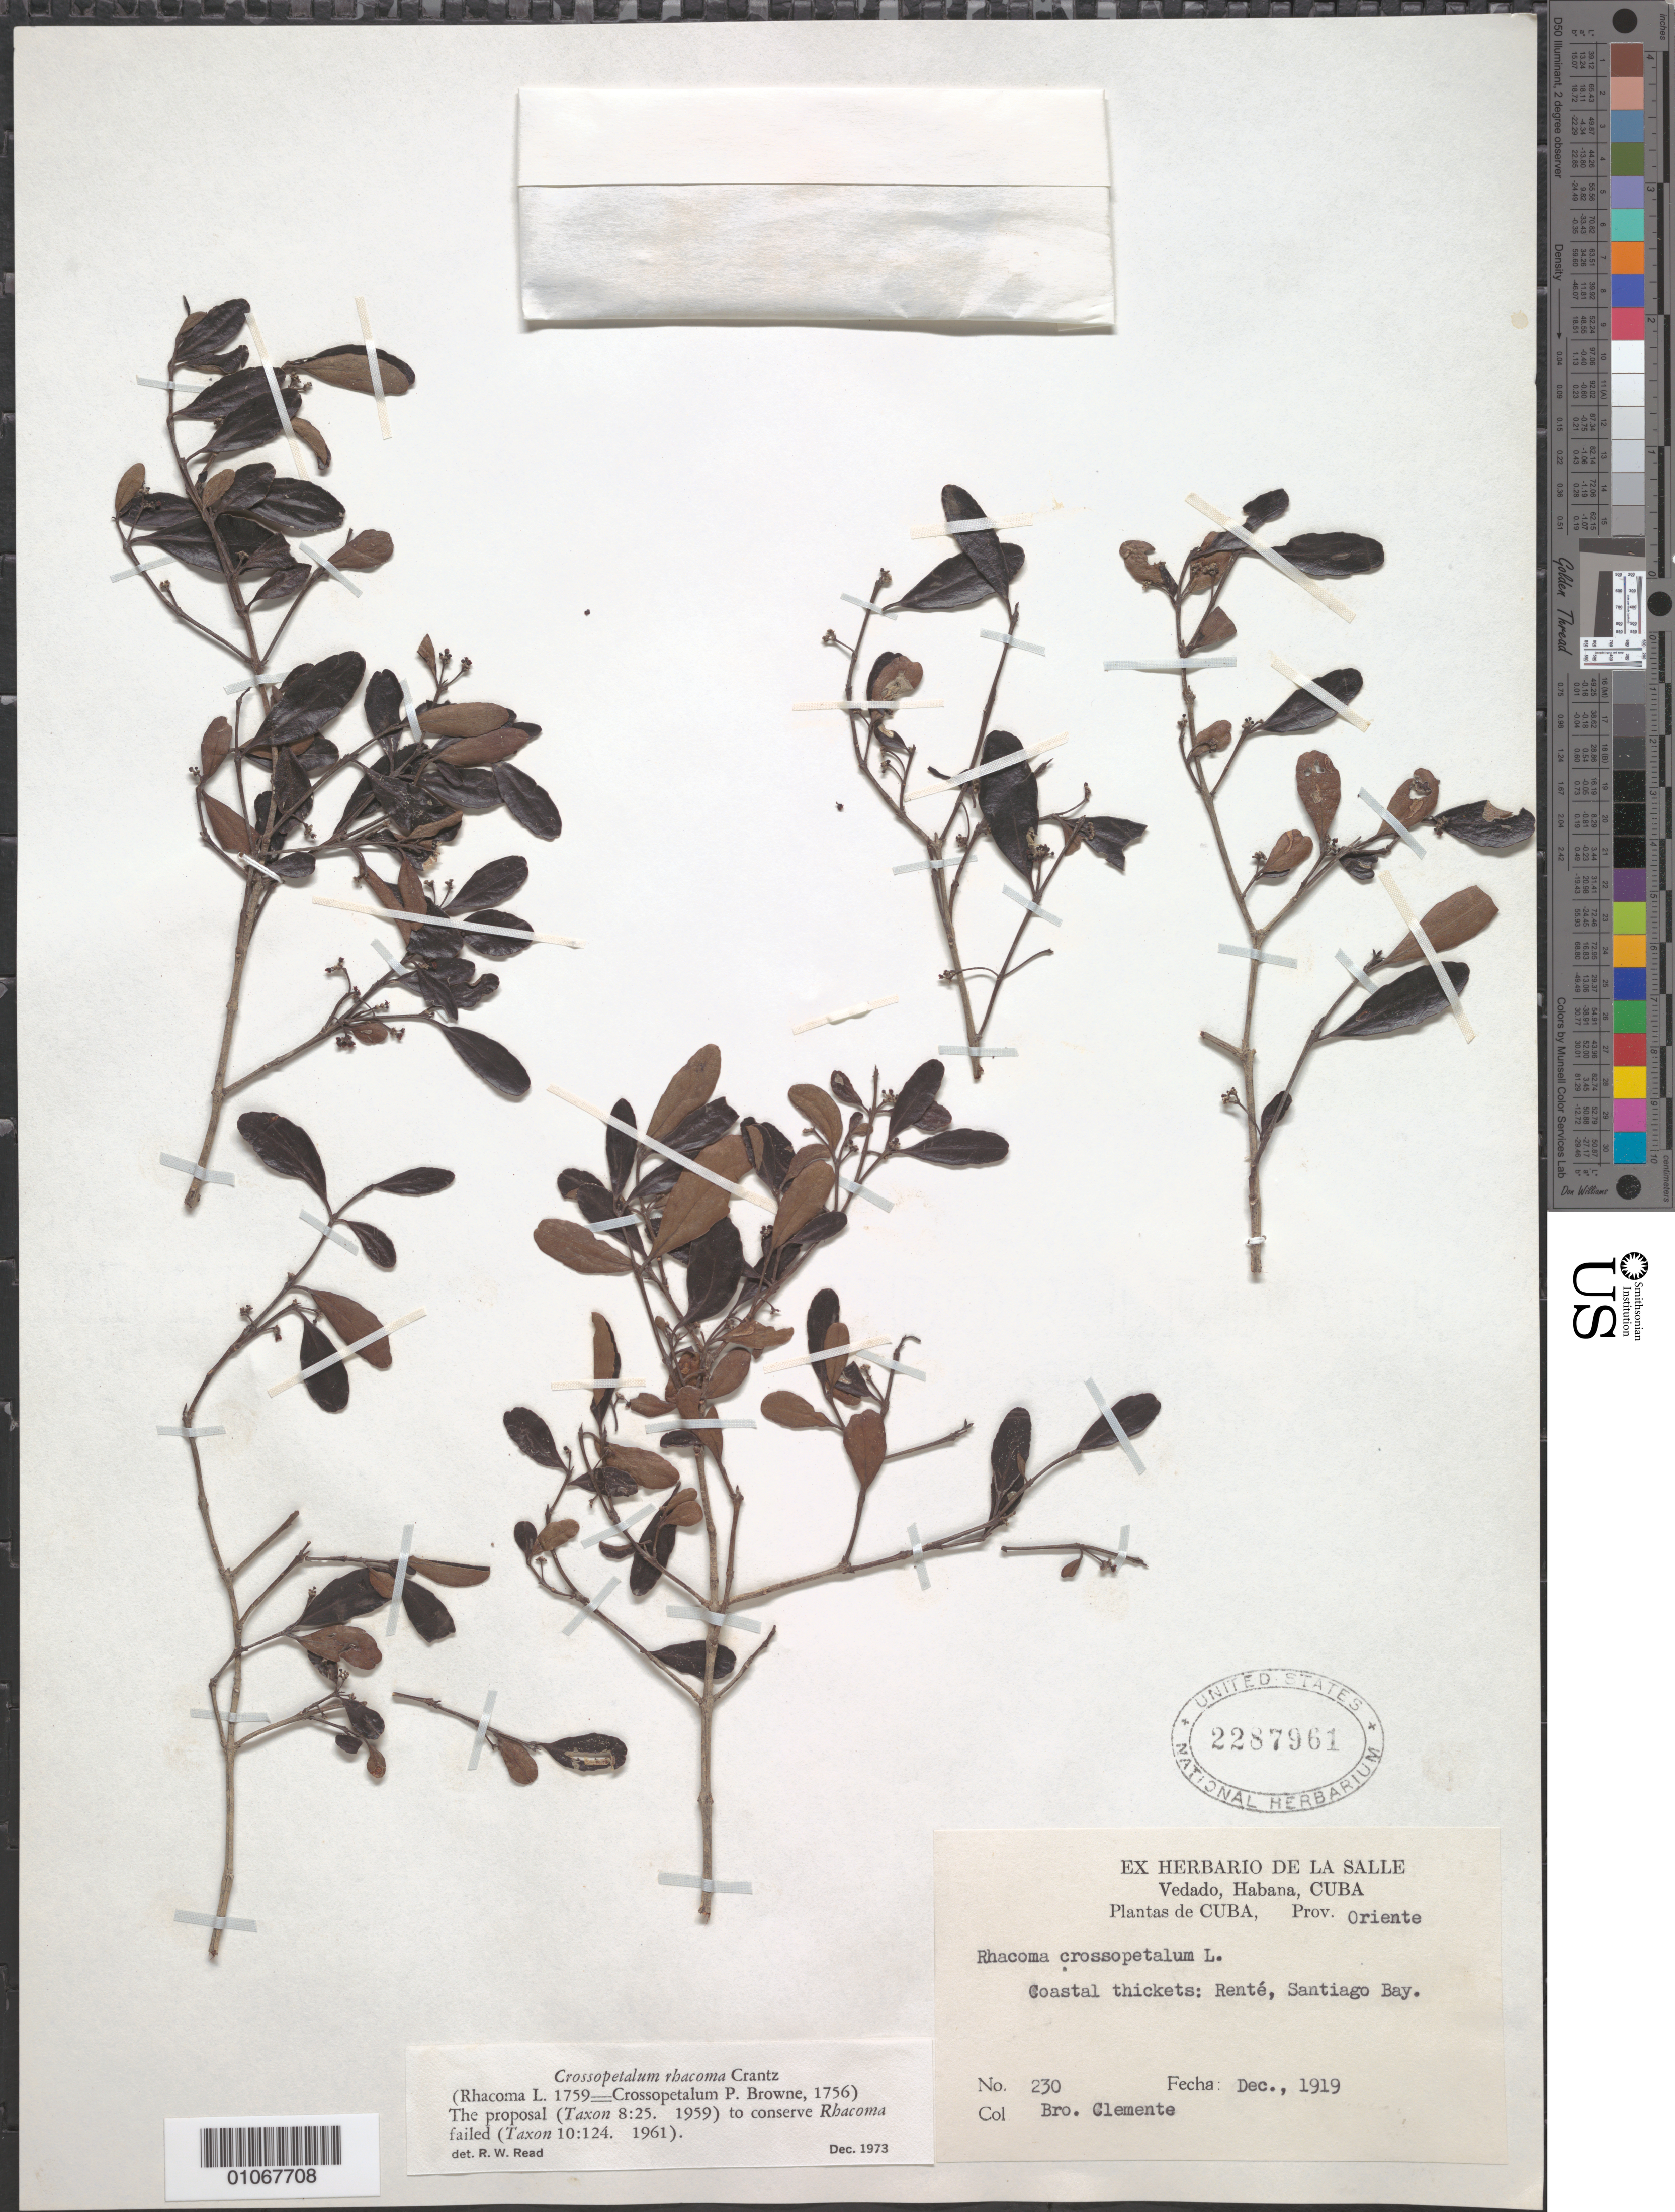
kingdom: Plantae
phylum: Tracheophyta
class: Magnoliopsida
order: Celastrales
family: Celastraceae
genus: Crossopetalum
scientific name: Crossopetalum rhacoma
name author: Crantz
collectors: Bro. Clemente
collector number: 230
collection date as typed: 01 Dec 1919 to 31 Dec 1919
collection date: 1919-12-01/1919-12-31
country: Cuba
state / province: Santiago de Cuba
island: Cuba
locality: Coastal thickets: Rente, Santiago Bay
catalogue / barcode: US 2287961